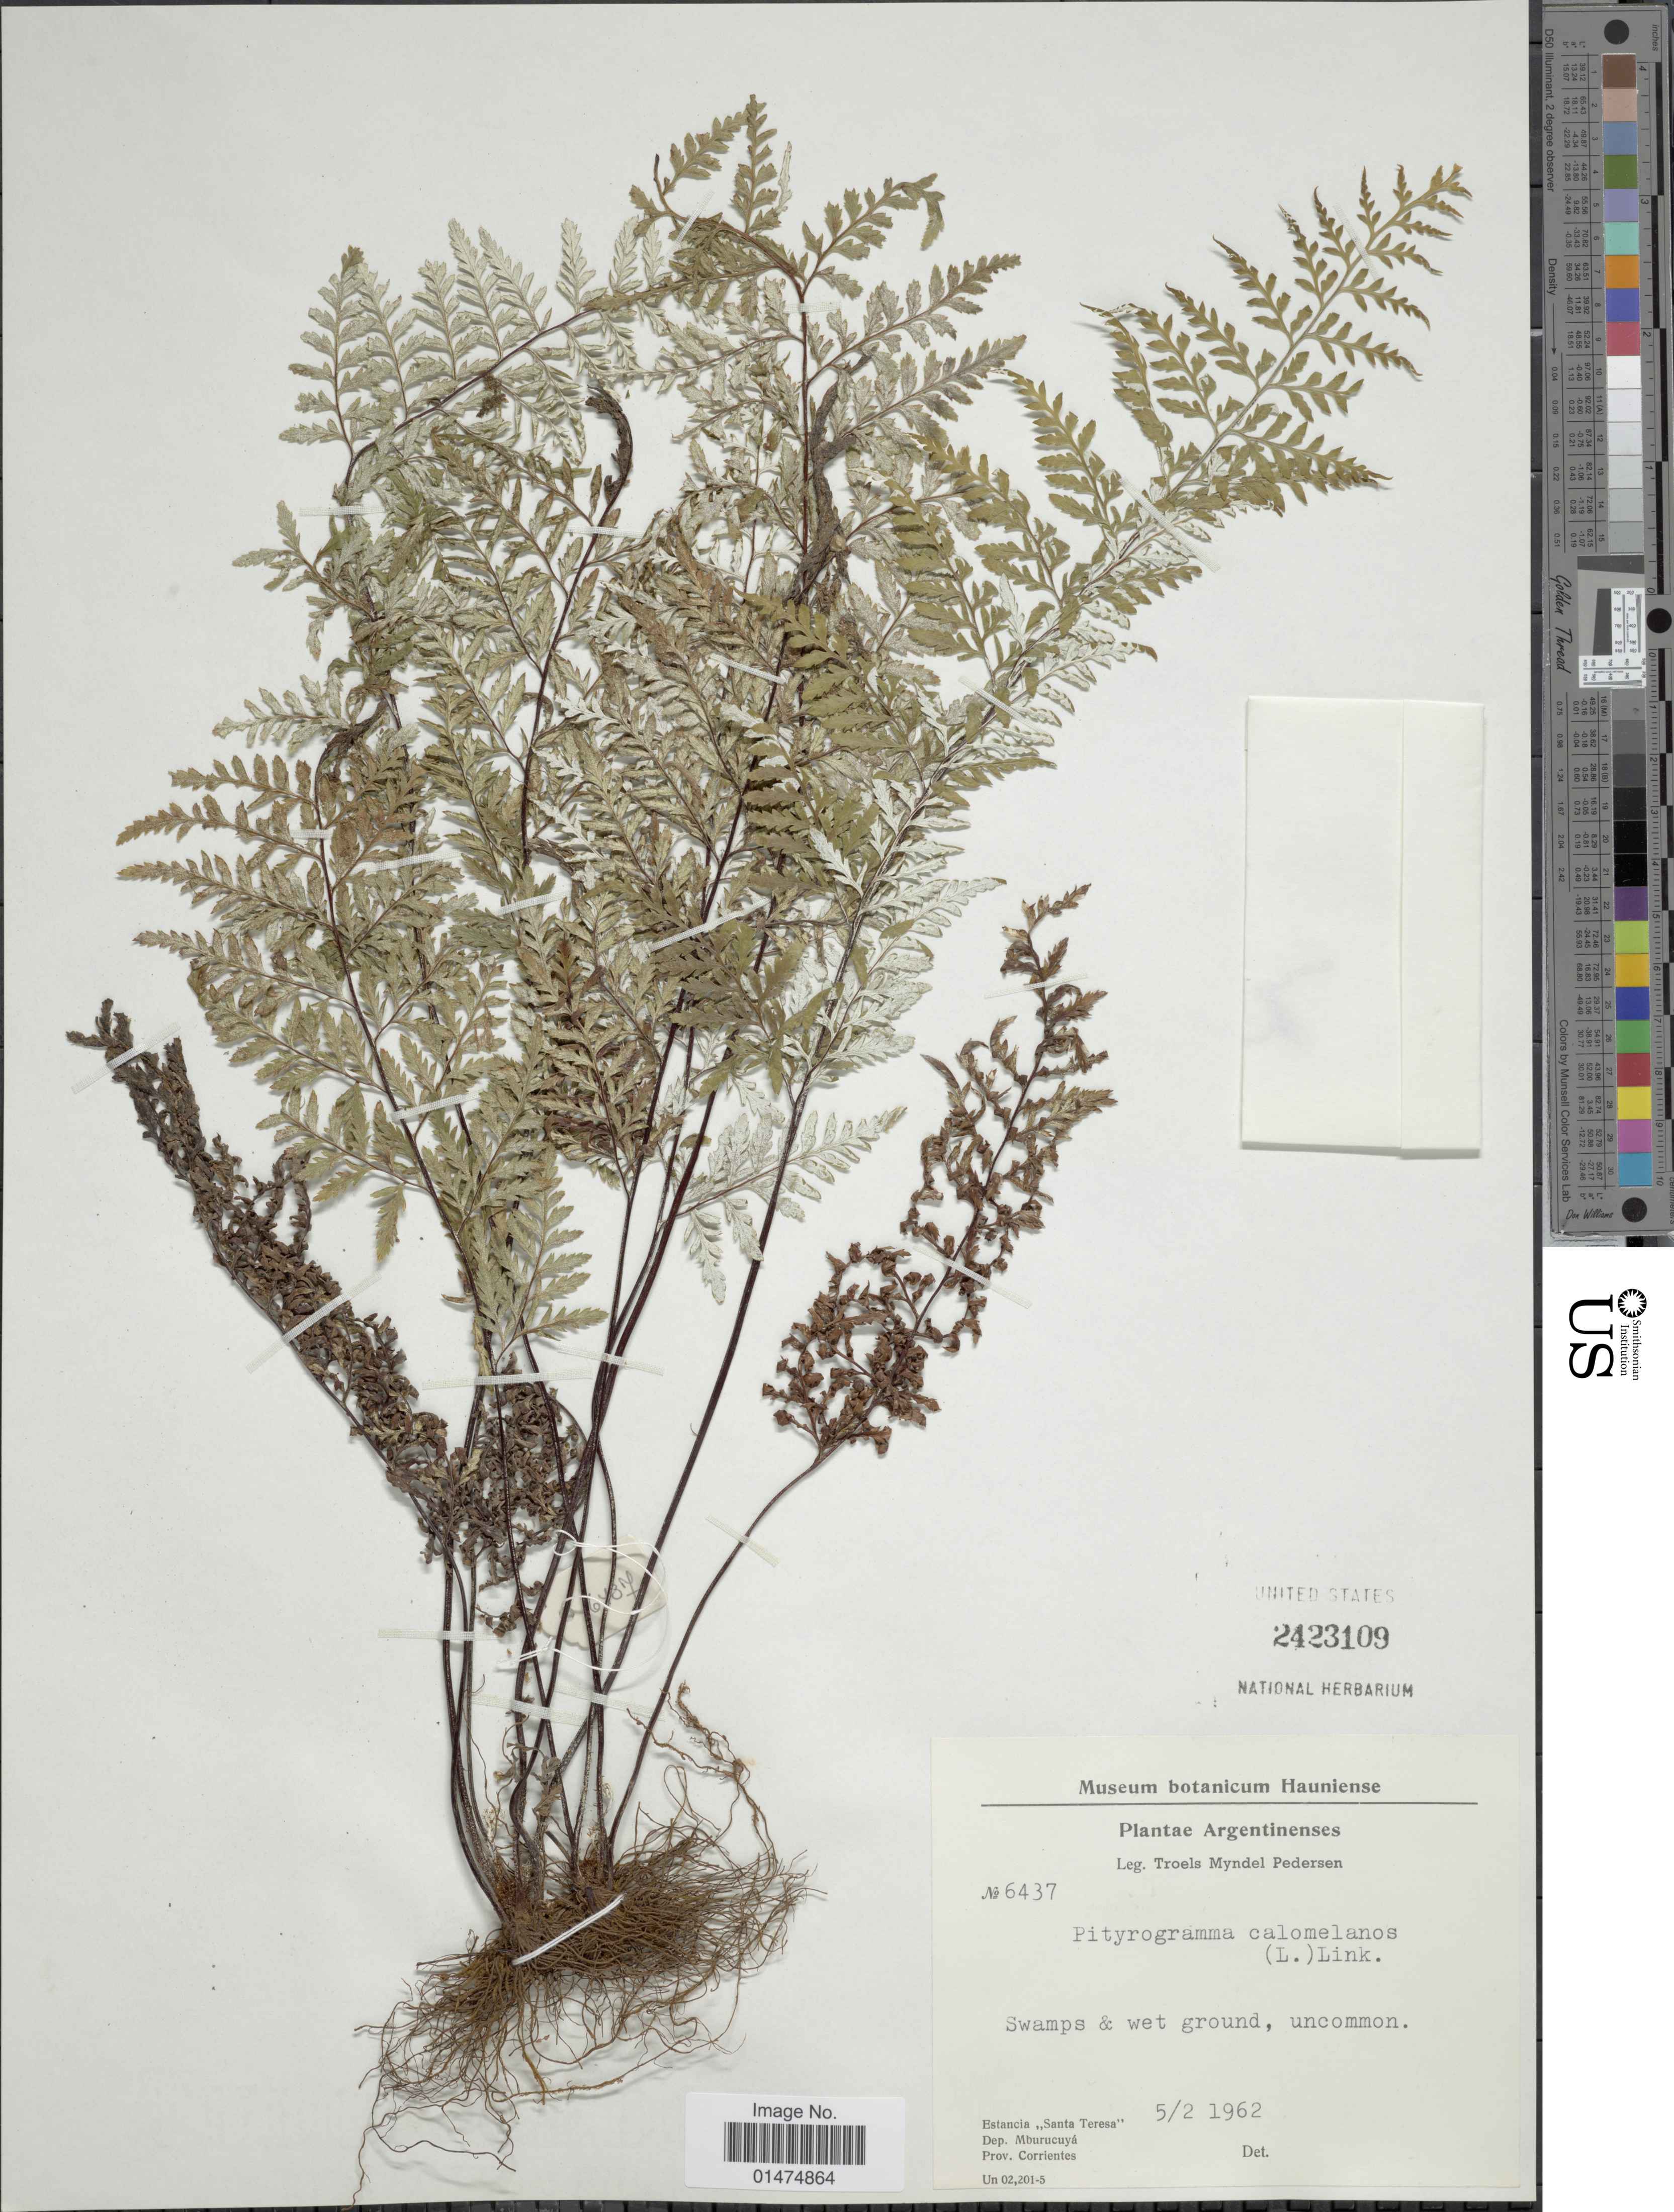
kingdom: Plantae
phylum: Tracheophyta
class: Polypodiopsida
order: Polypodiales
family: Pteridaceae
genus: Pityrogramma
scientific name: Pityrogramma calomelanos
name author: (L.) Link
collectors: T. Pederson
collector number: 6437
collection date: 1962-02-05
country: Argentina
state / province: Corrientes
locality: Estancia, Santa Teresa, Dep. Mburucuya.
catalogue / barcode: US 2423109